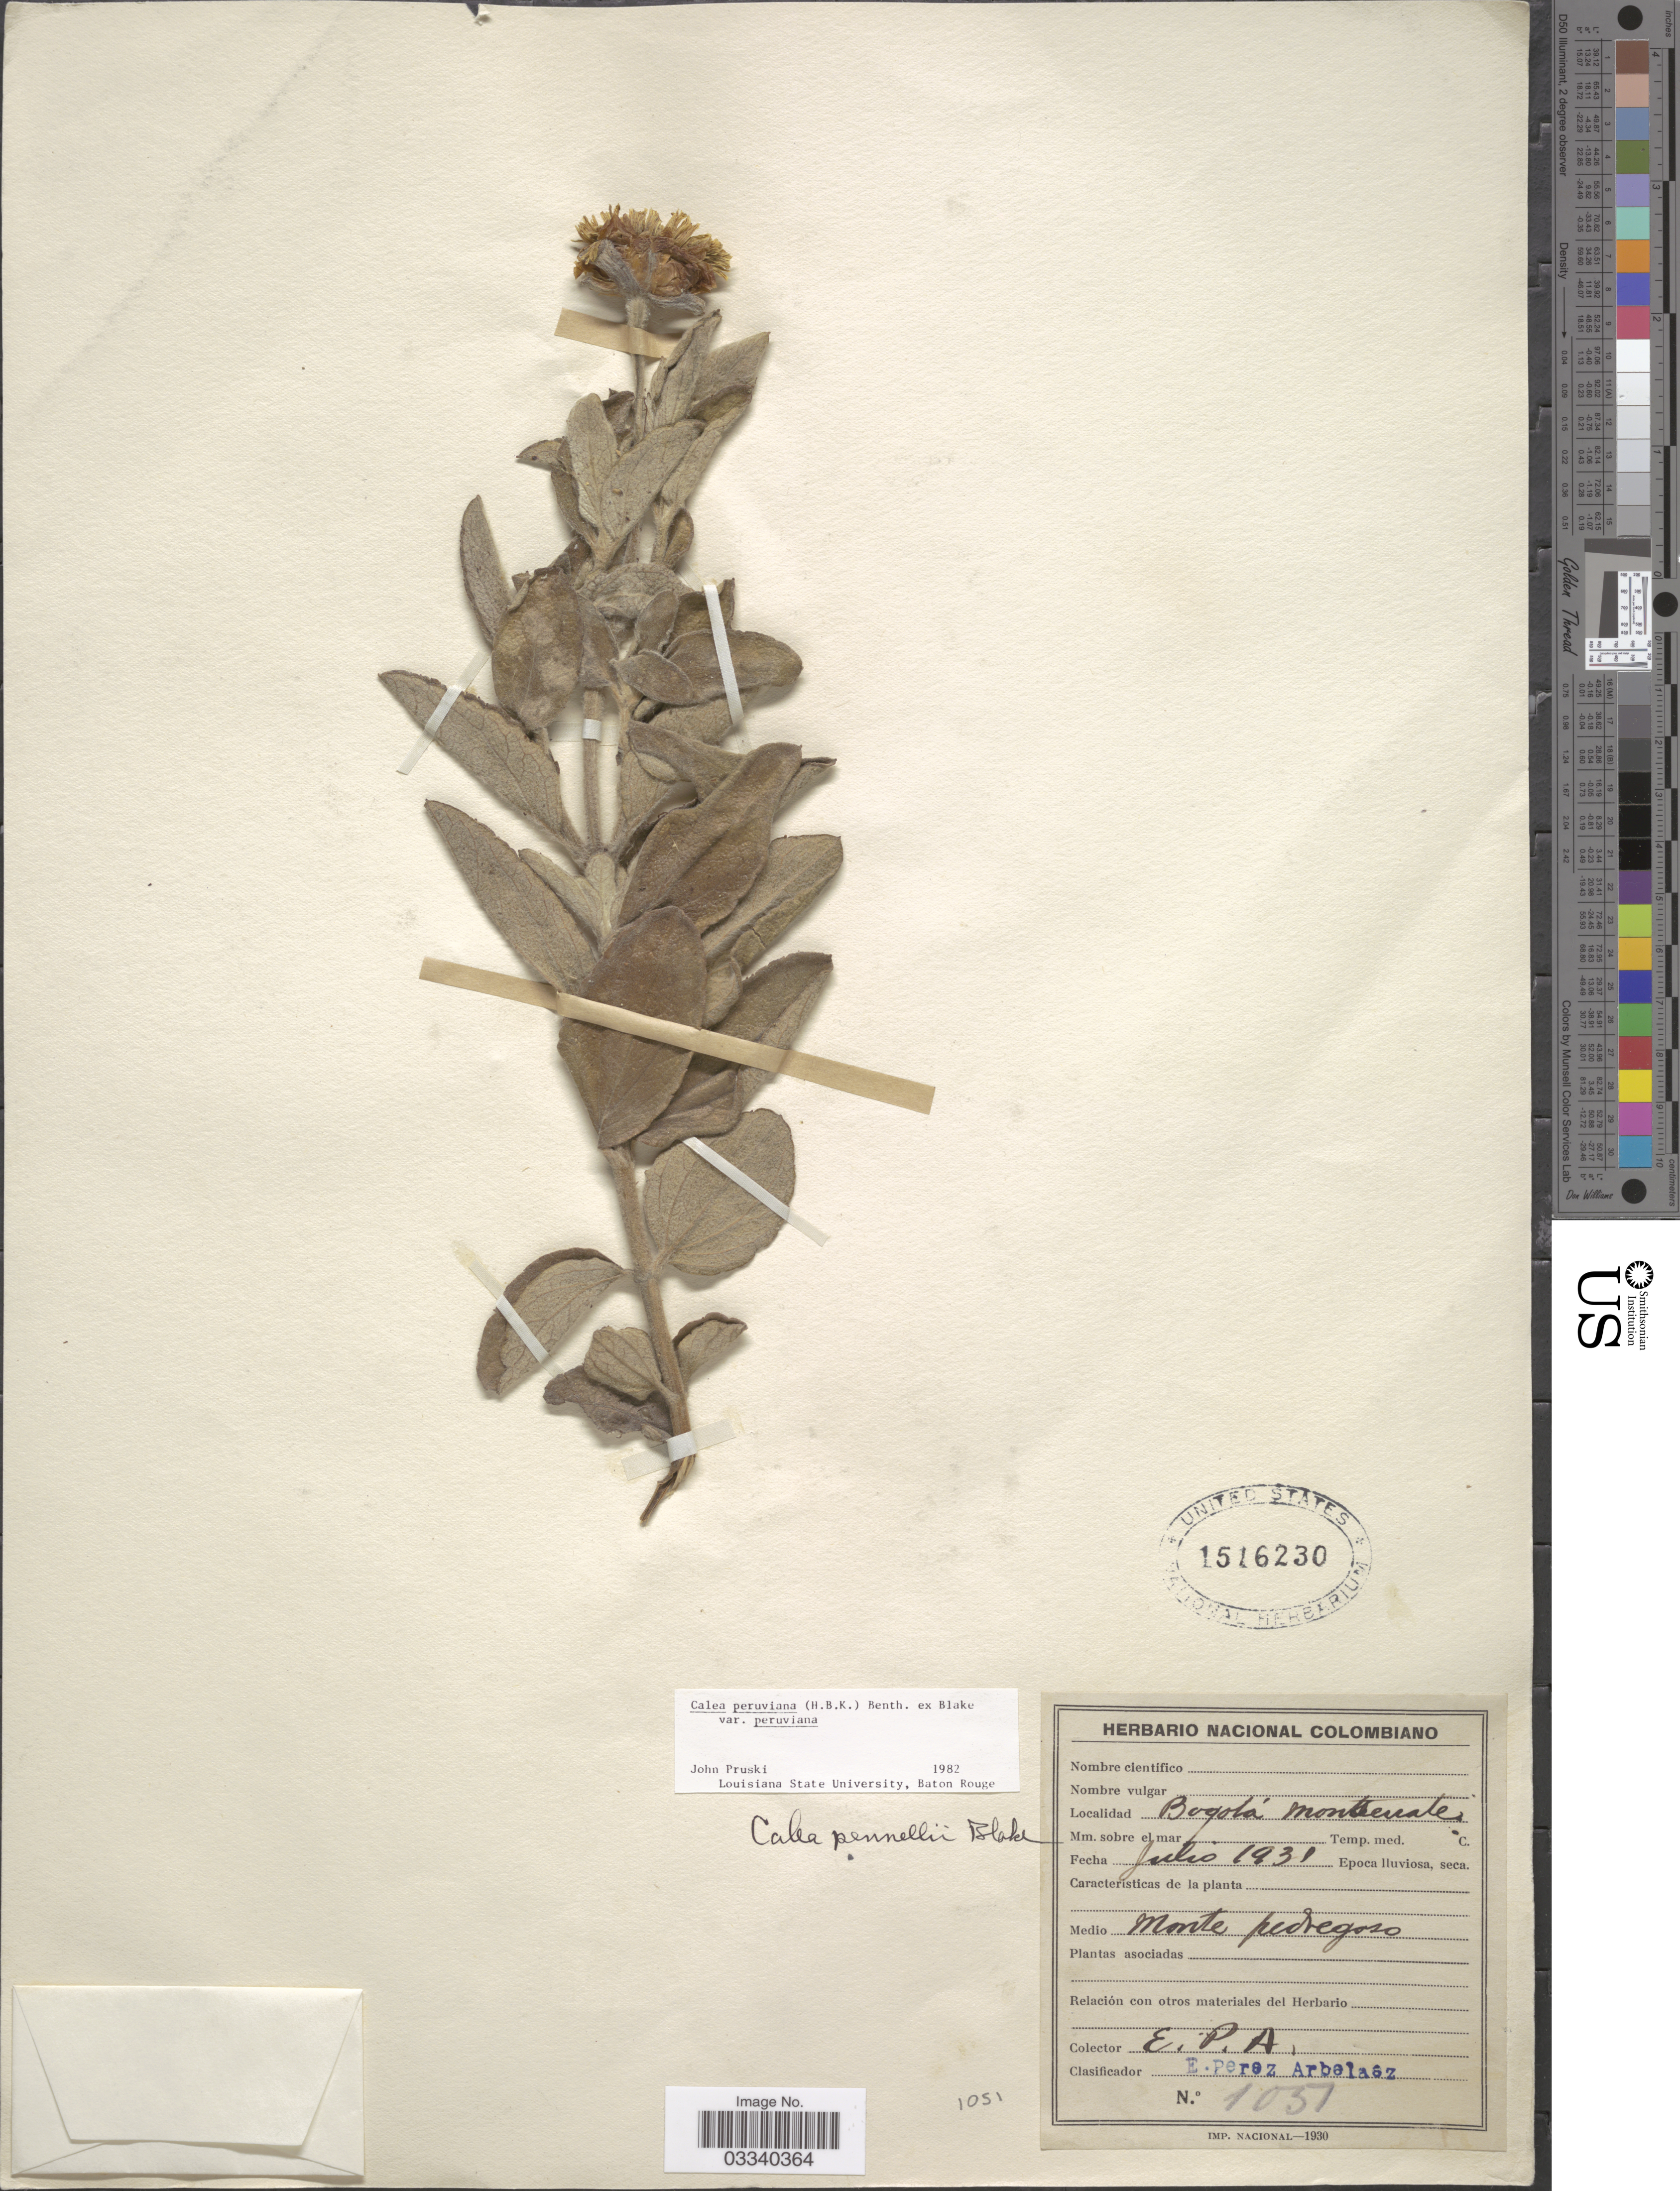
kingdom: Plantae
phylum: Tracheophyta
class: Magnoliopsida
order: Asterales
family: Asteraceae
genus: Calea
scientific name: Calea peruviana var. peruviana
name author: (Kunth) Benth.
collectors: E. Pérez Arbeláez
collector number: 1051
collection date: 1931-07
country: Colombia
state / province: Bogota D.C.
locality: Bogotá, Monserrate.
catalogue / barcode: US 1516230